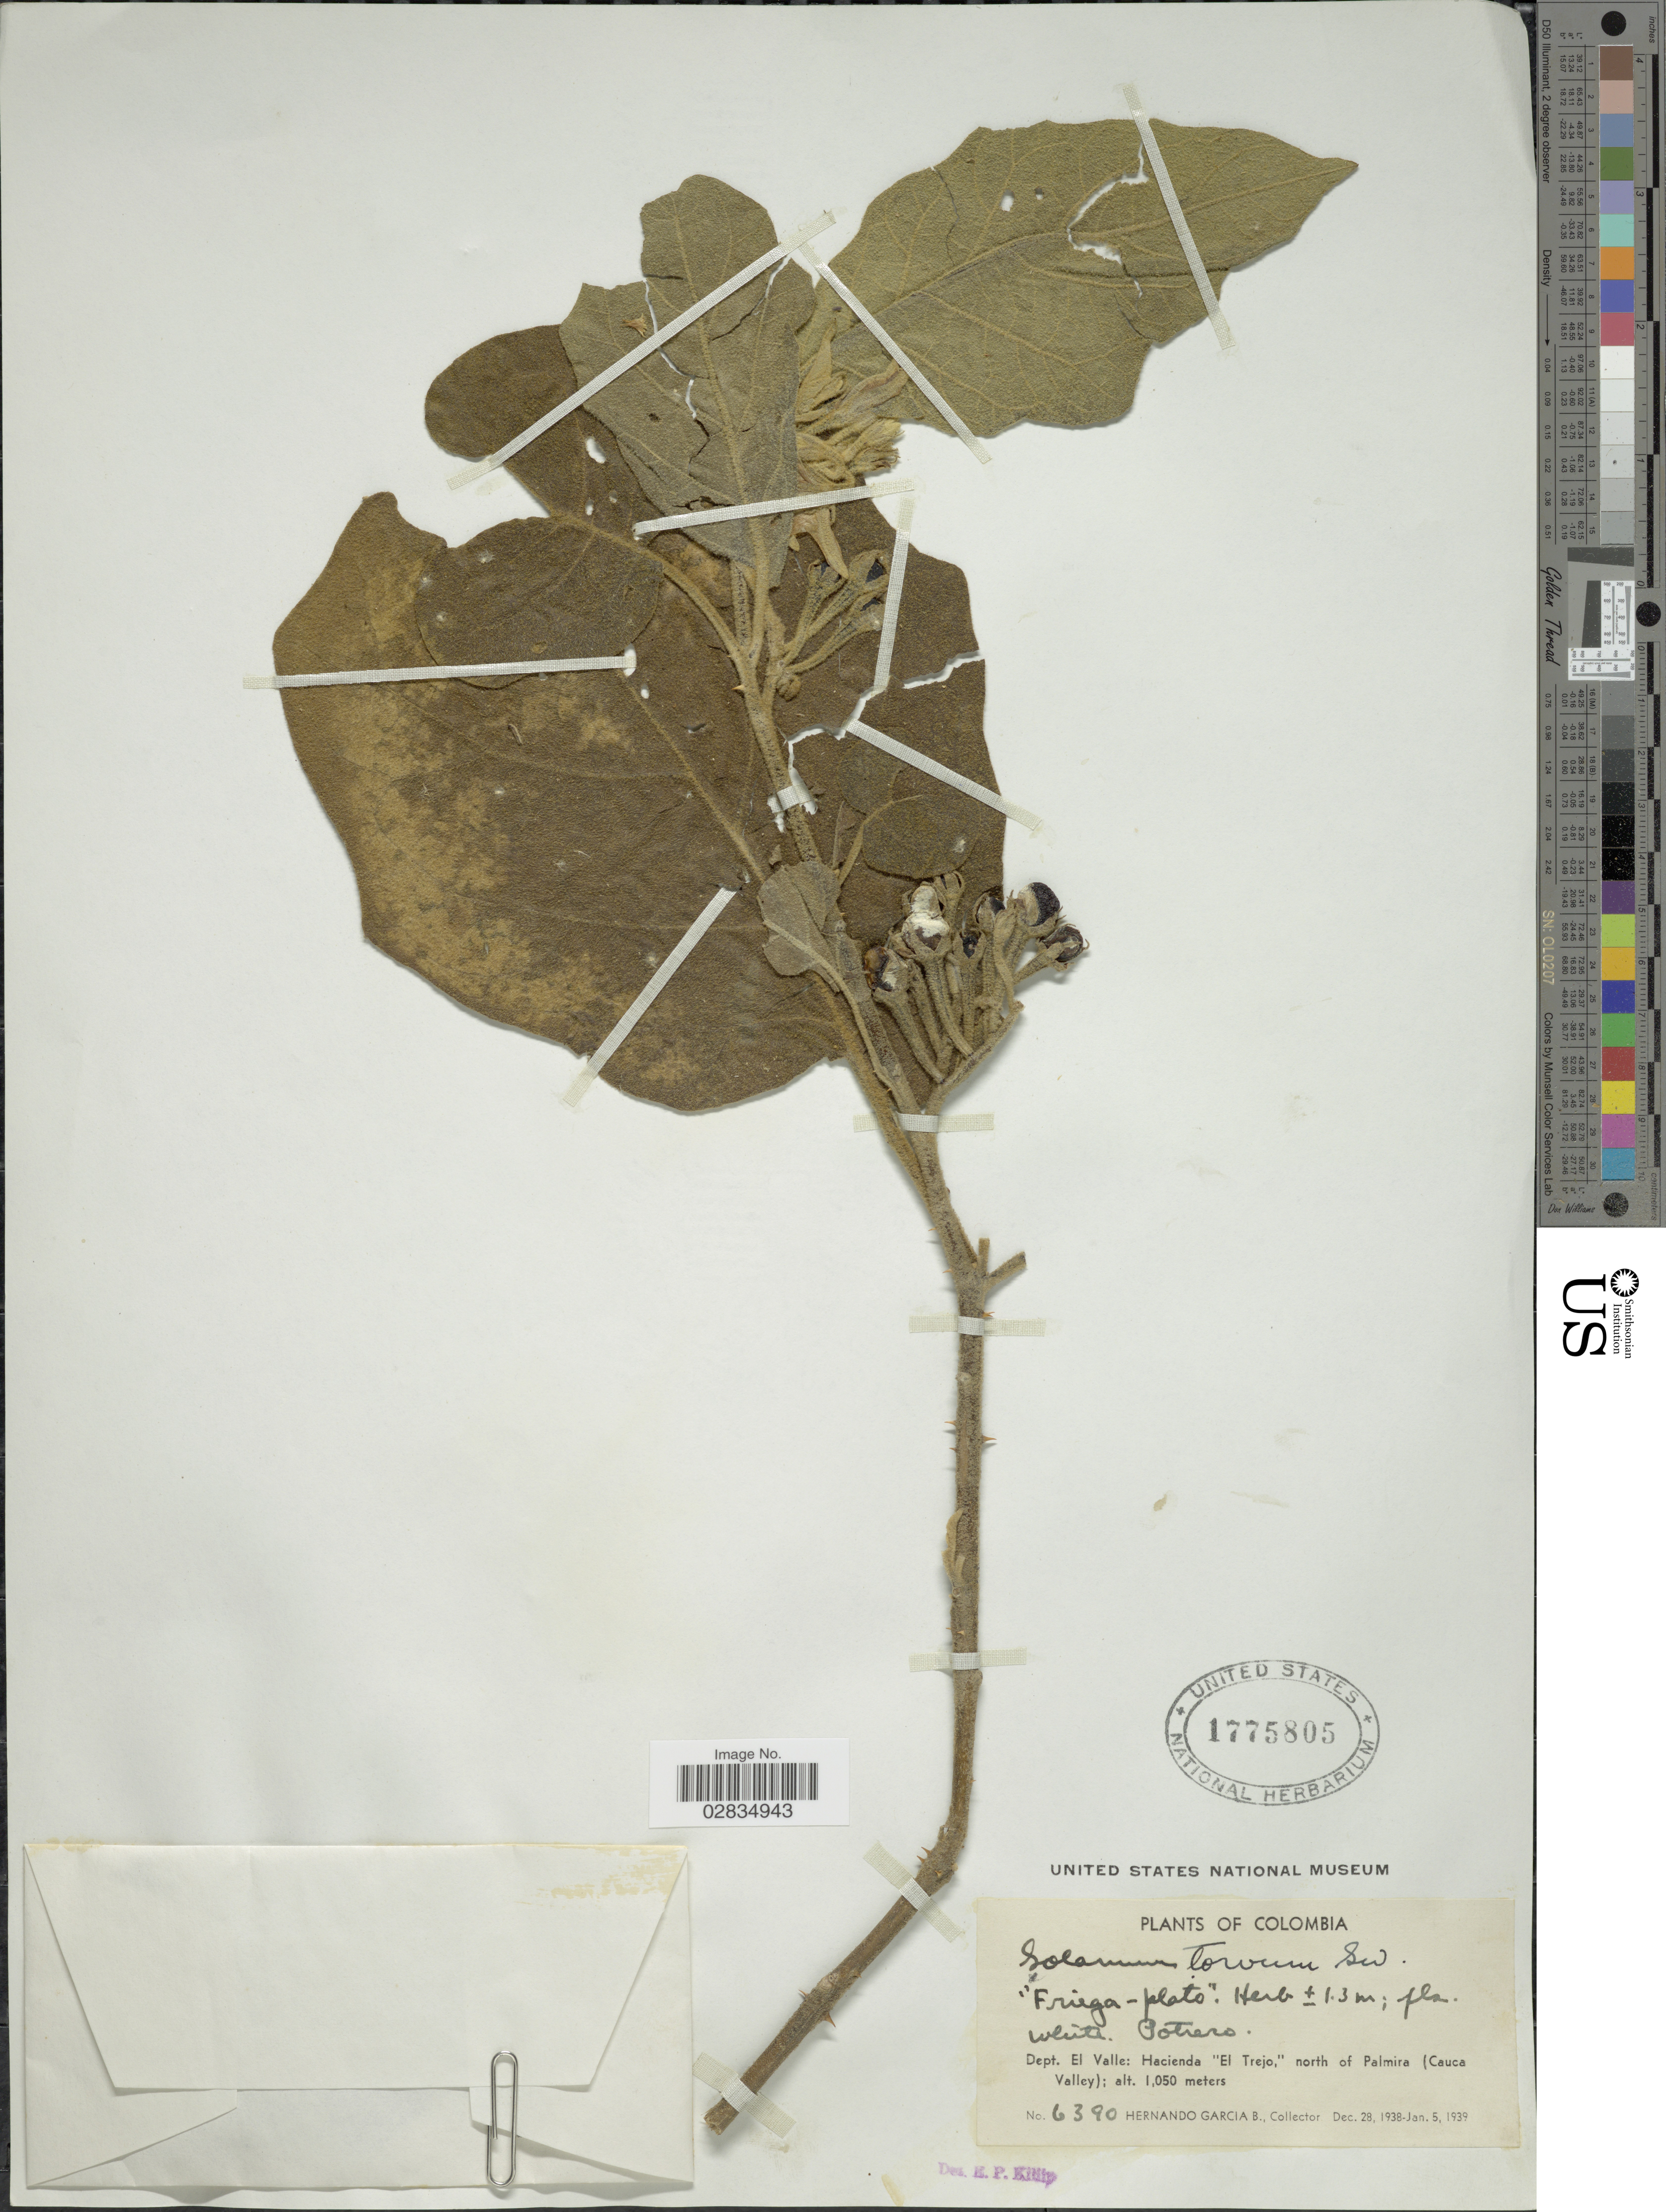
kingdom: Plantae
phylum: Tracheophyta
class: Magnoliopsida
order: Solanales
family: Solanaceae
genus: Solanum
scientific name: Solanum torvum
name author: Sw.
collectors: H. García Barriga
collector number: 6390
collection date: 1938-12-28/1939-01-05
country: Colombia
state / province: Valle del Cauca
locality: Dept. El Valle: Hacienda "El Trejo", north of Palmira (Cauca Valley).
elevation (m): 1050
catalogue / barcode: US 1775805